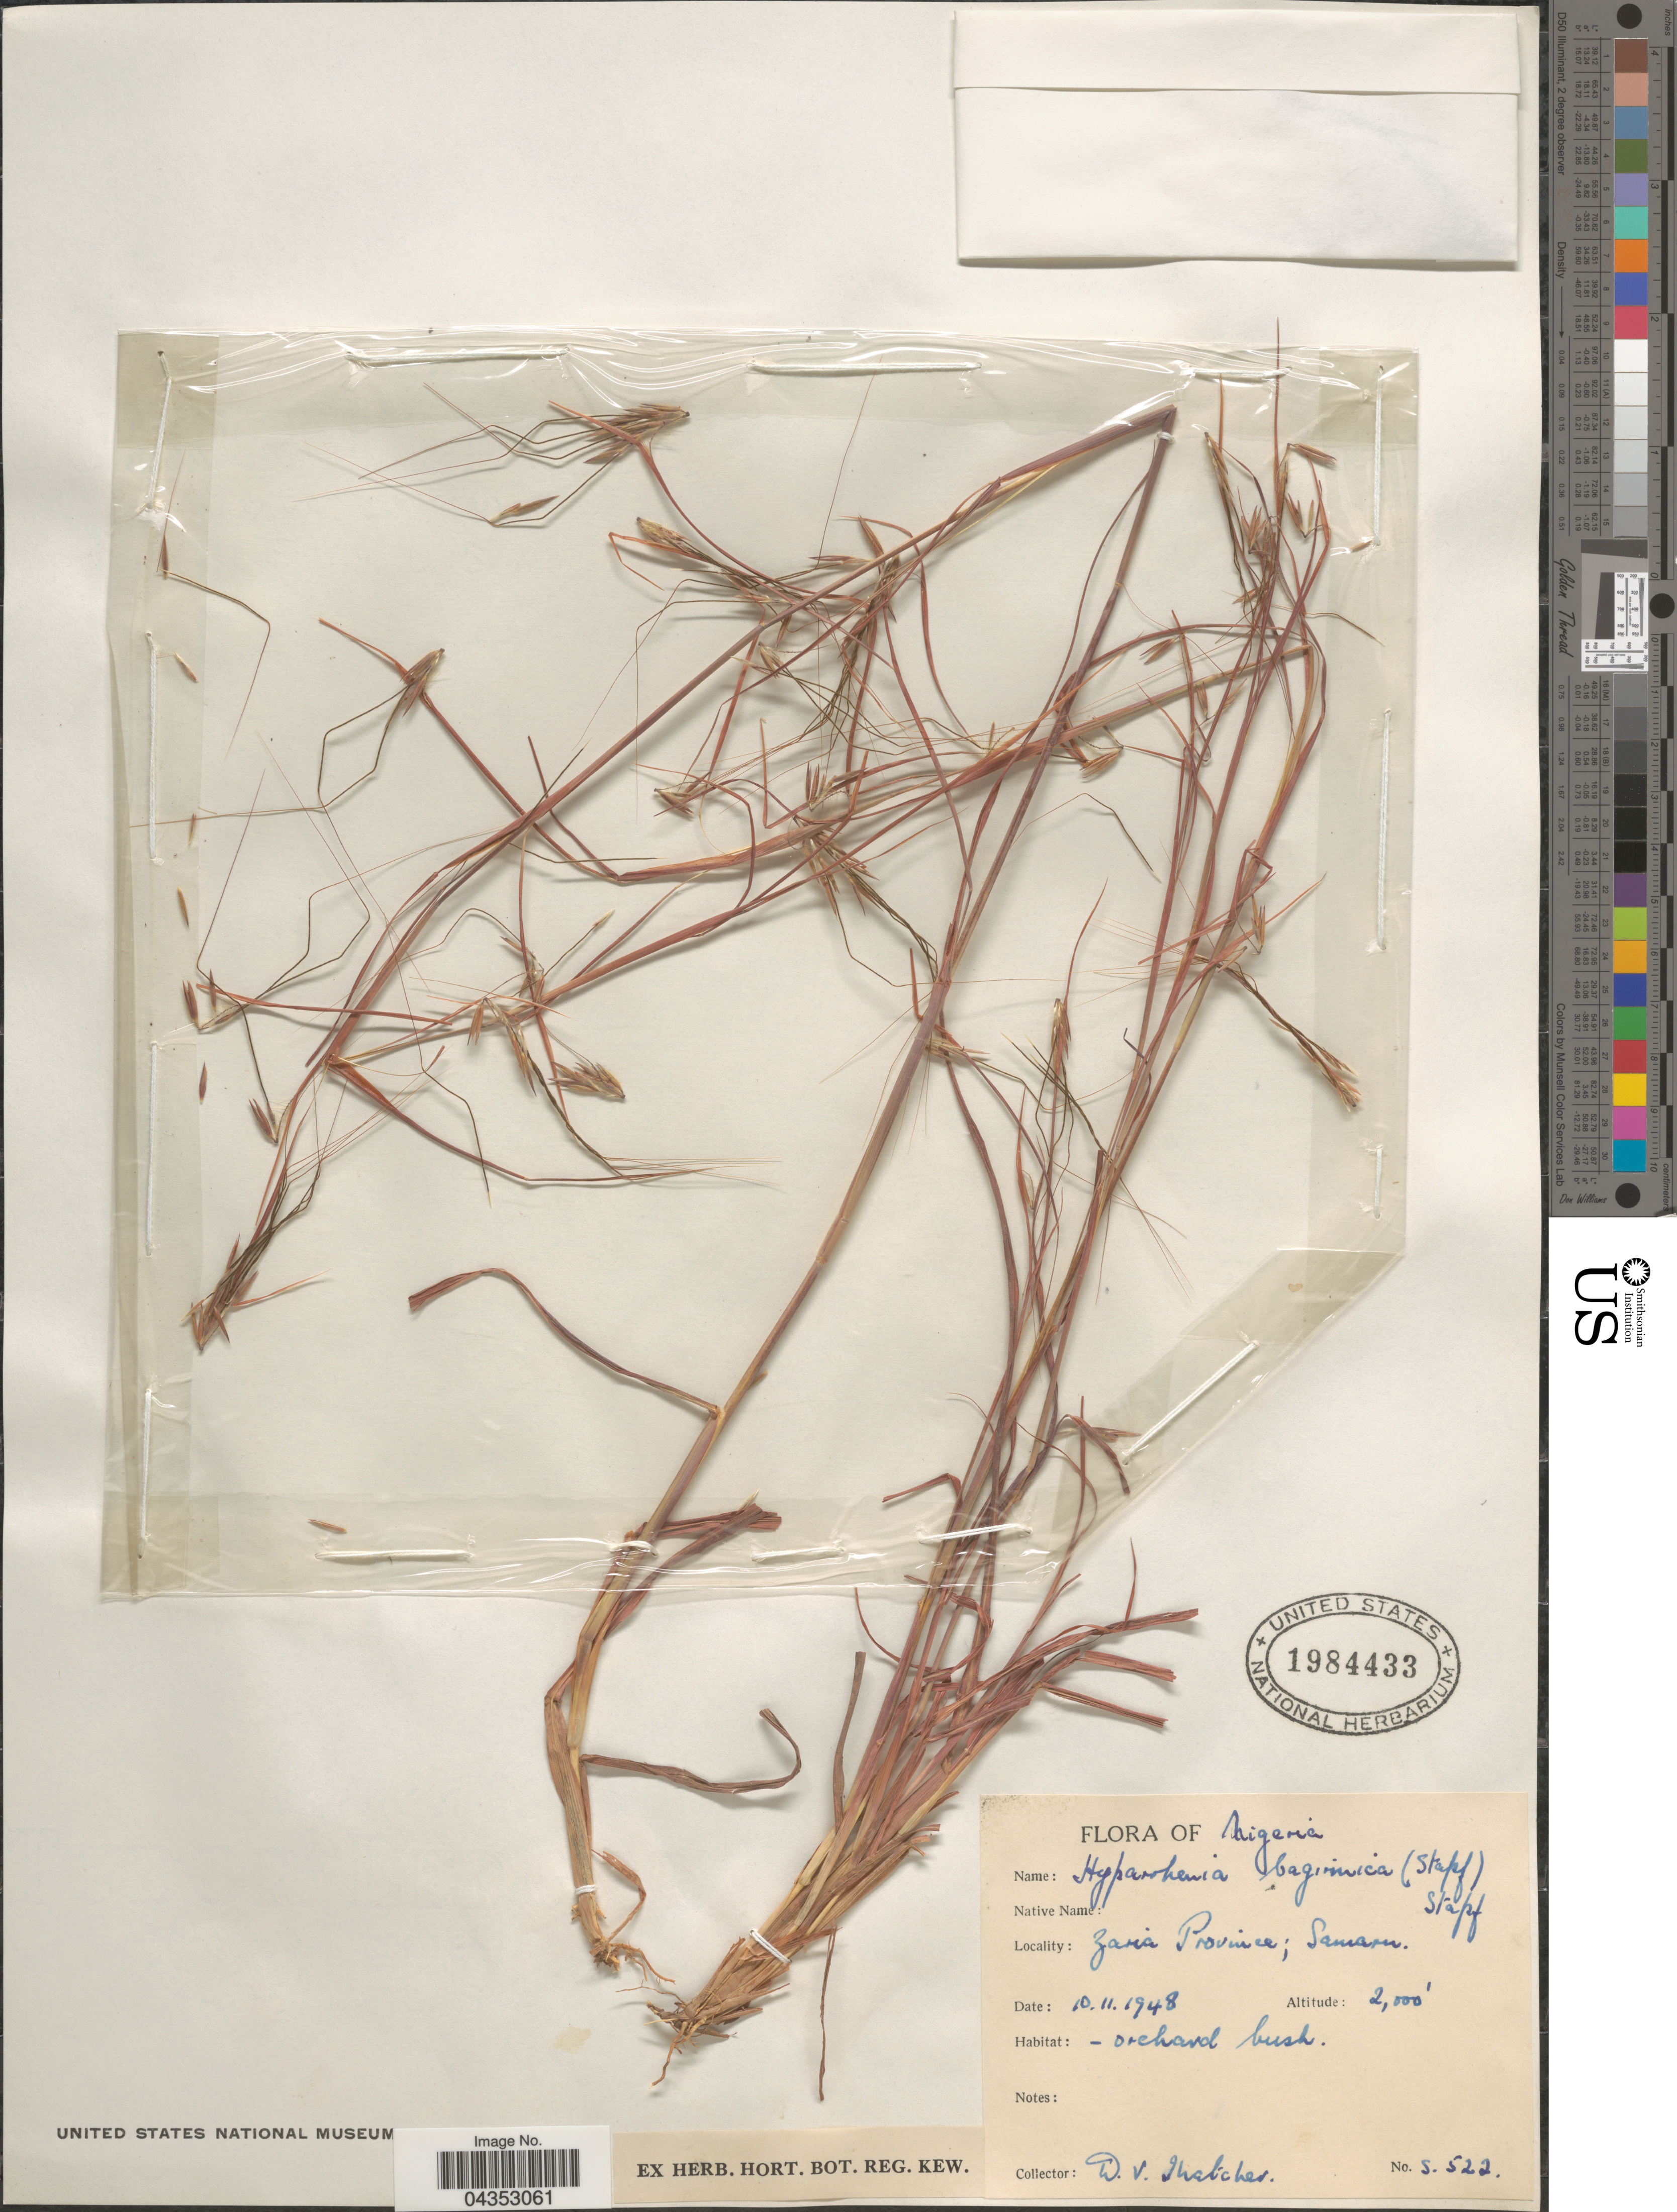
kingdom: Plantae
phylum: Tracheophyta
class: Liliopsida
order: Poales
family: Poaceae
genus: Hyparrhenia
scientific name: Hyparrhenia bagirmica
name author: (Stapf) Stapf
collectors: D. Thatcher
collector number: S522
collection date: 1948-11-10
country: Nigeria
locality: Zaria Province; Samaru.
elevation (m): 610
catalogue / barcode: US 1984433